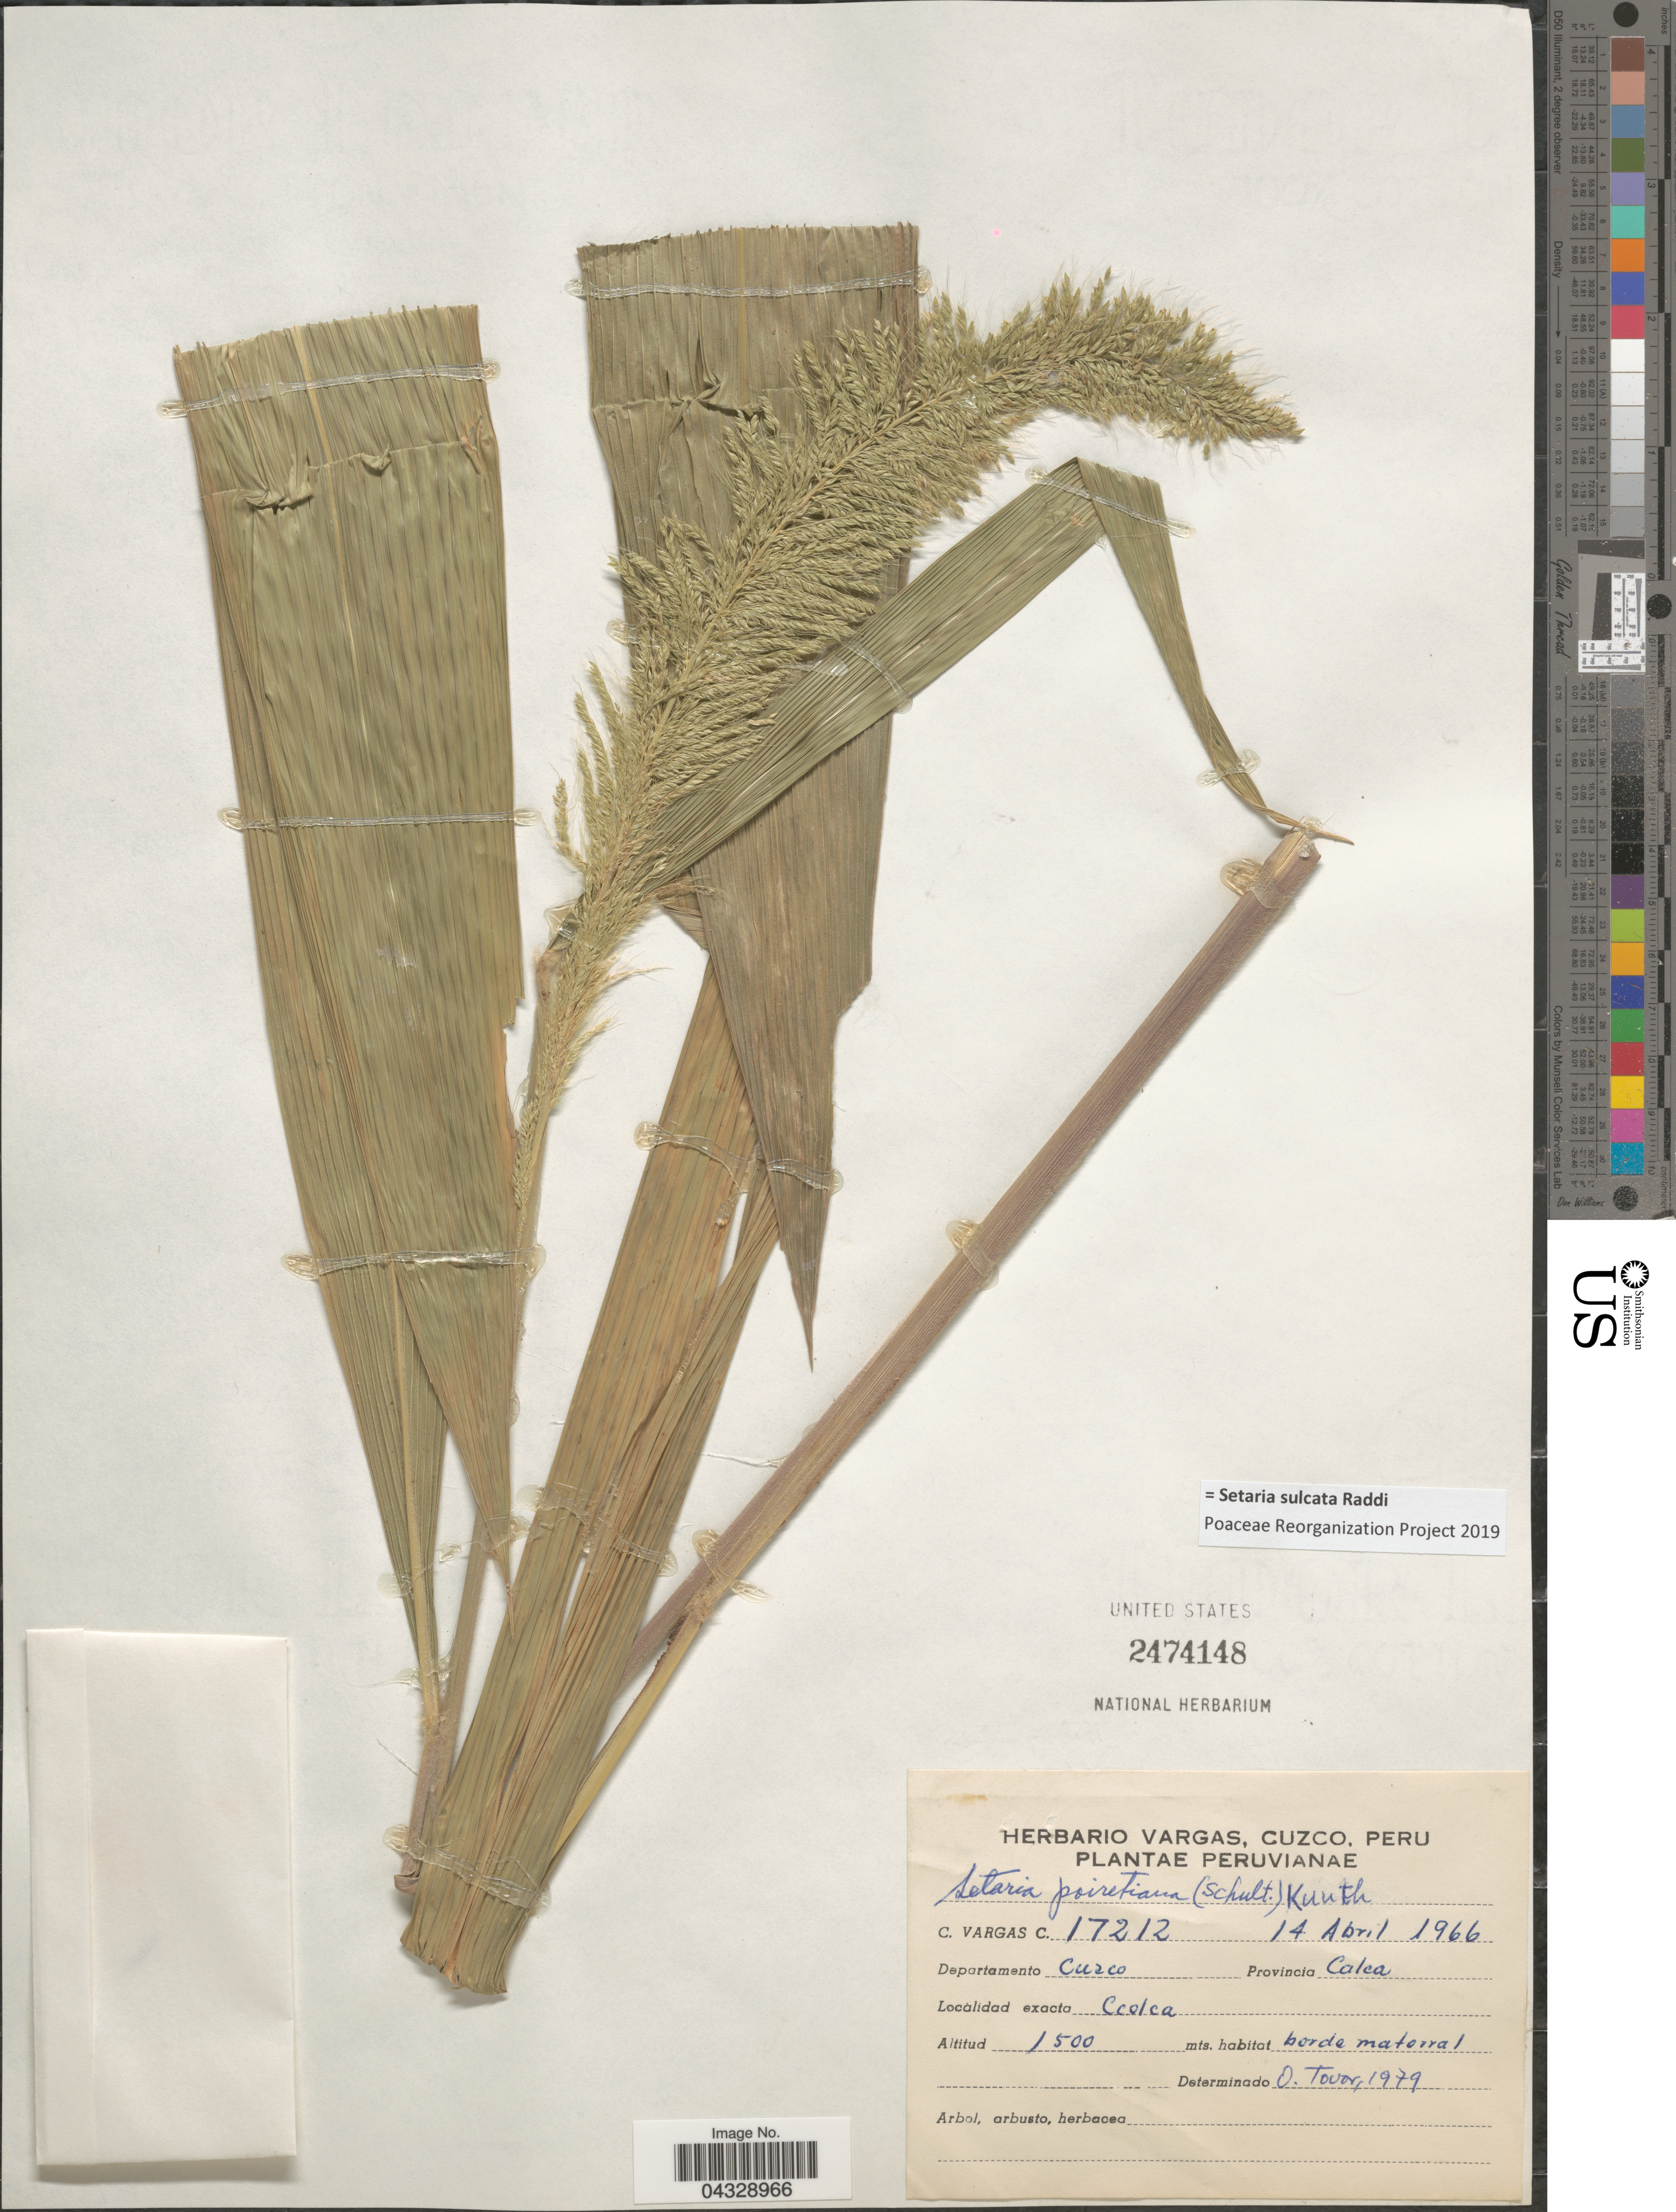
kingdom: Plantae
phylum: Tracheophyta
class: Liliopsida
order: Poales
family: Poaceae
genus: Setaria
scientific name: Setaria sulcata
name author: Raddi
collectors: C. Vargas Calderón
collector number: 17212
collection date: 1966-04-14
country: Peru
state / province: Cusco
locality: Departamento Cuzco. Provincia Calca. Ccolca.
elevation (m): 1500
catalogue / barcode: US 2474148